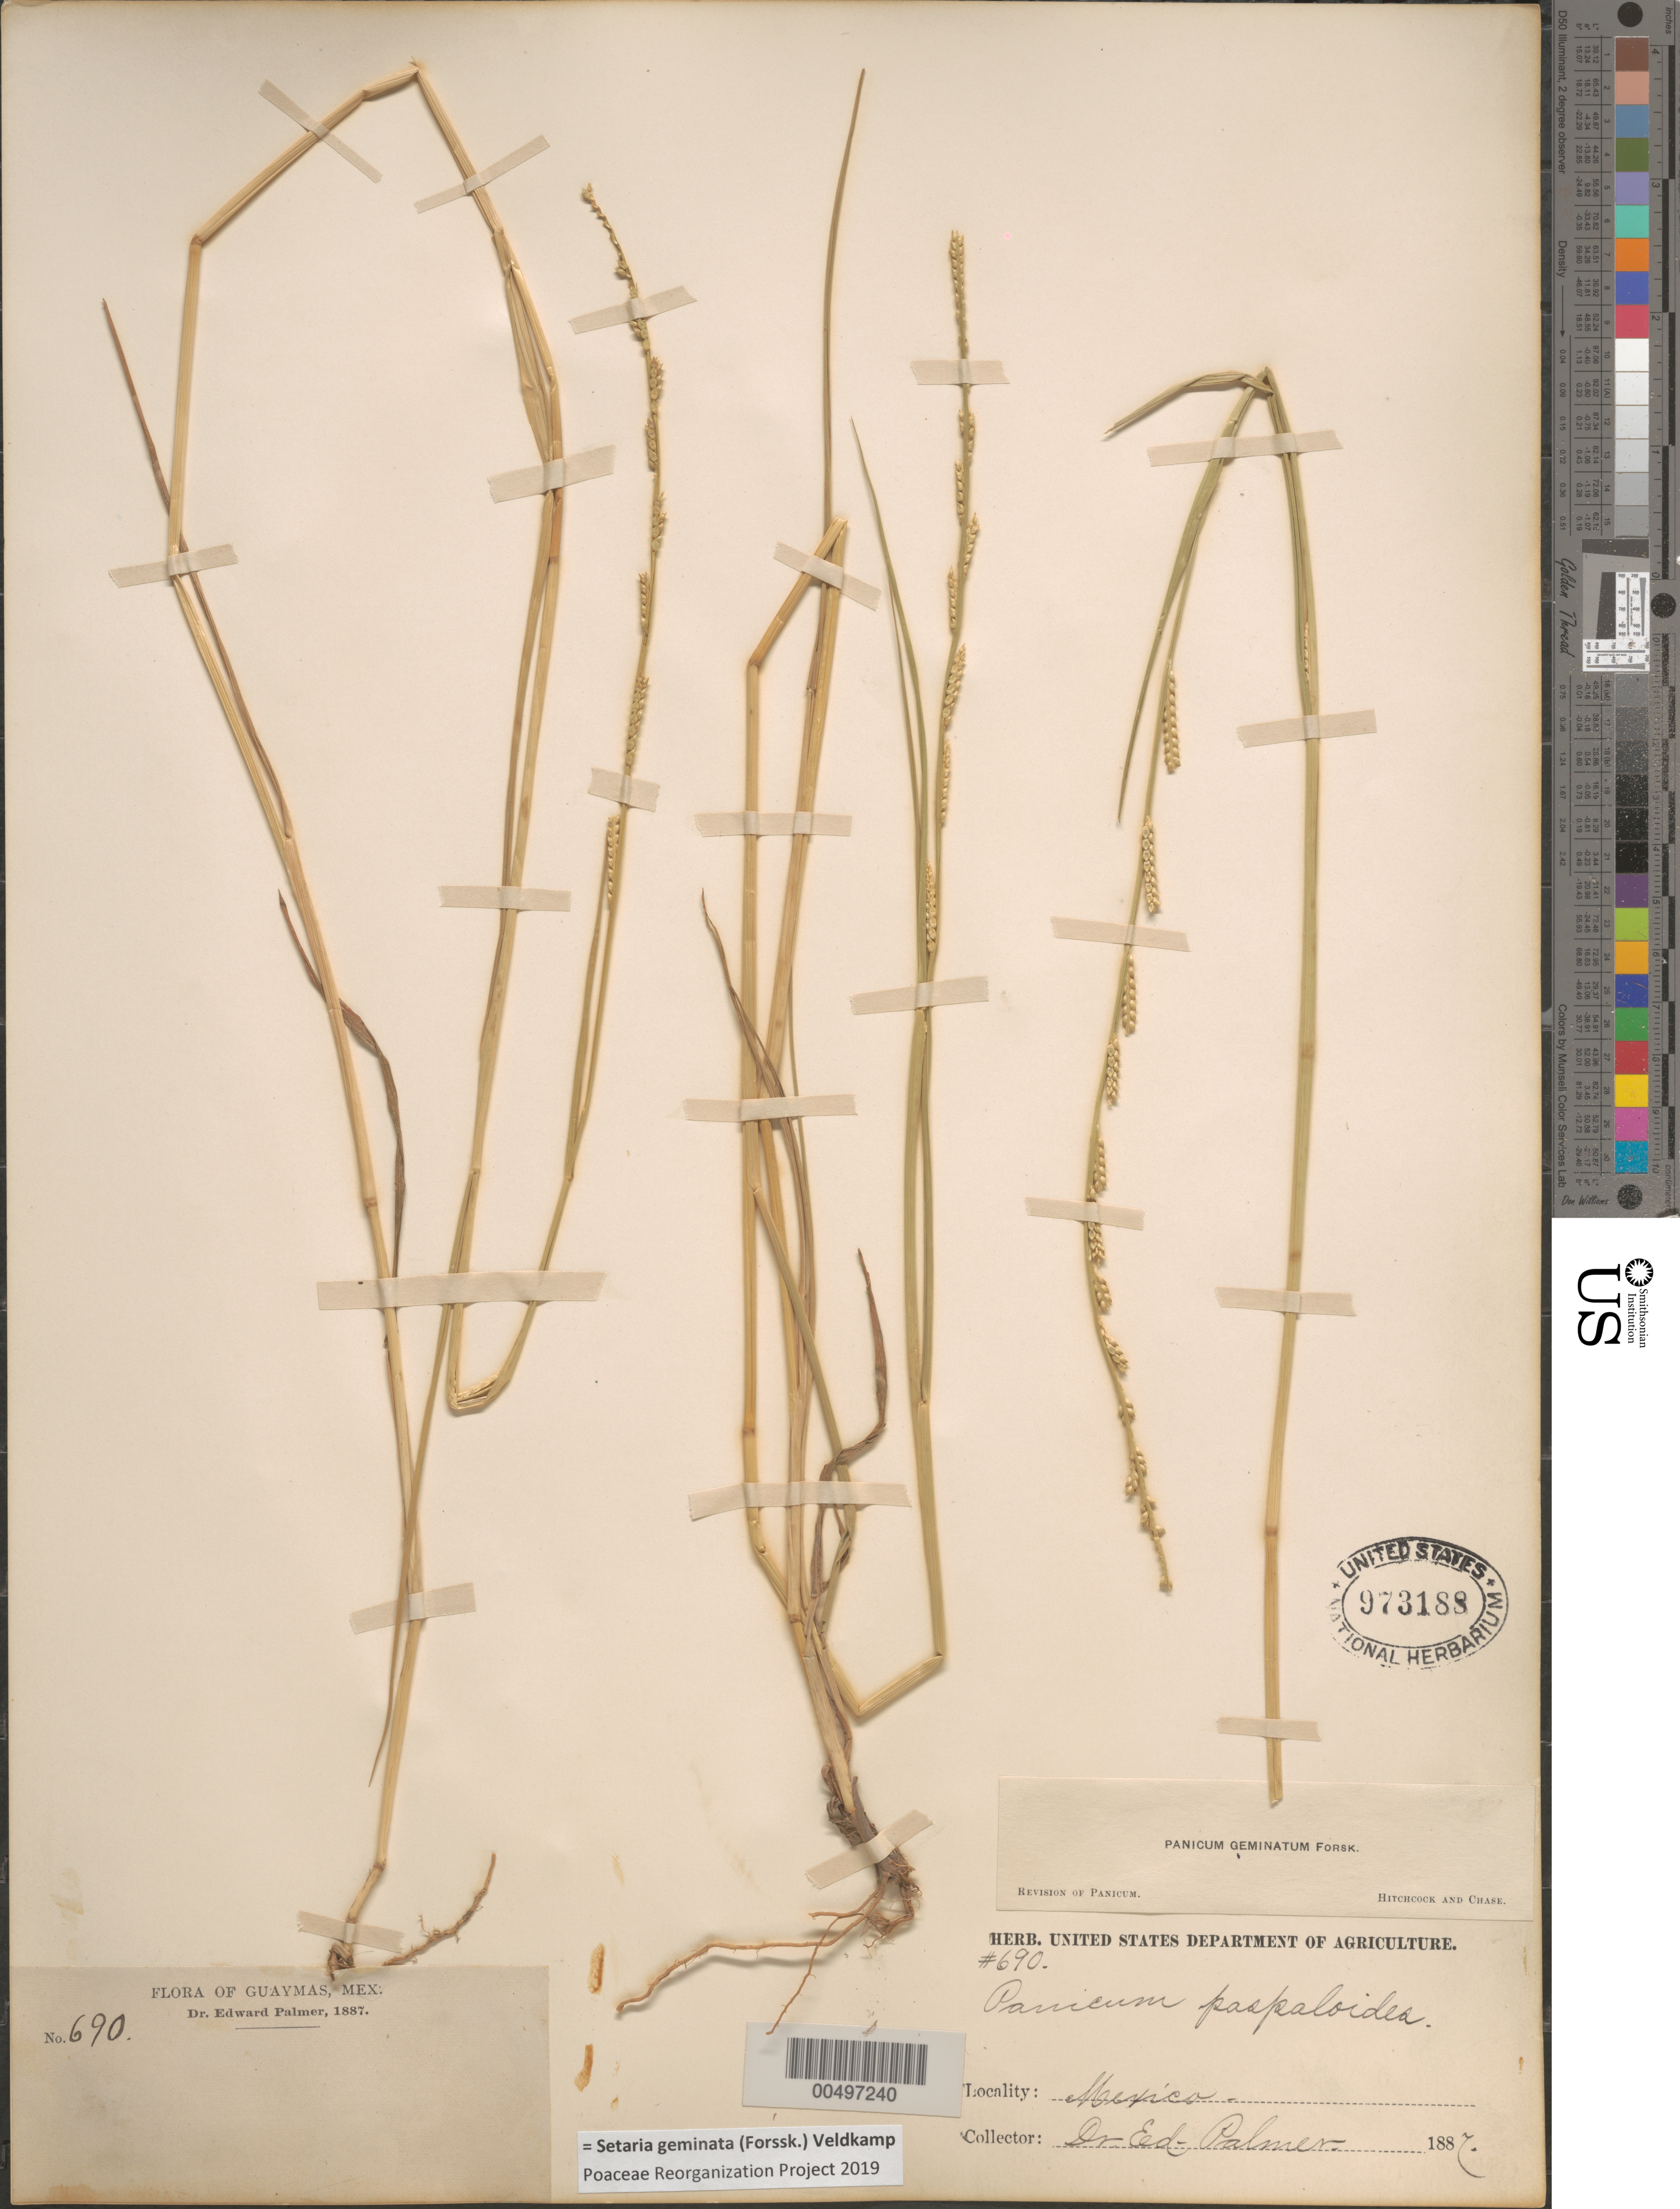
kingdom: Plantae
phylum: Tracheophyta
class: Liliopsida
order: Poales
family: Poaceae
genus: Setaria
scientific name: Setaria geminata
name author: (Forssk.) Veldkamp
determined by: Poaceae Reorganization Project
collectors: E. Palmer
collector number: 690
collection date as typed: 1887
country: Mexico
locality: Guaymas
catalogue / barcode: US 973188